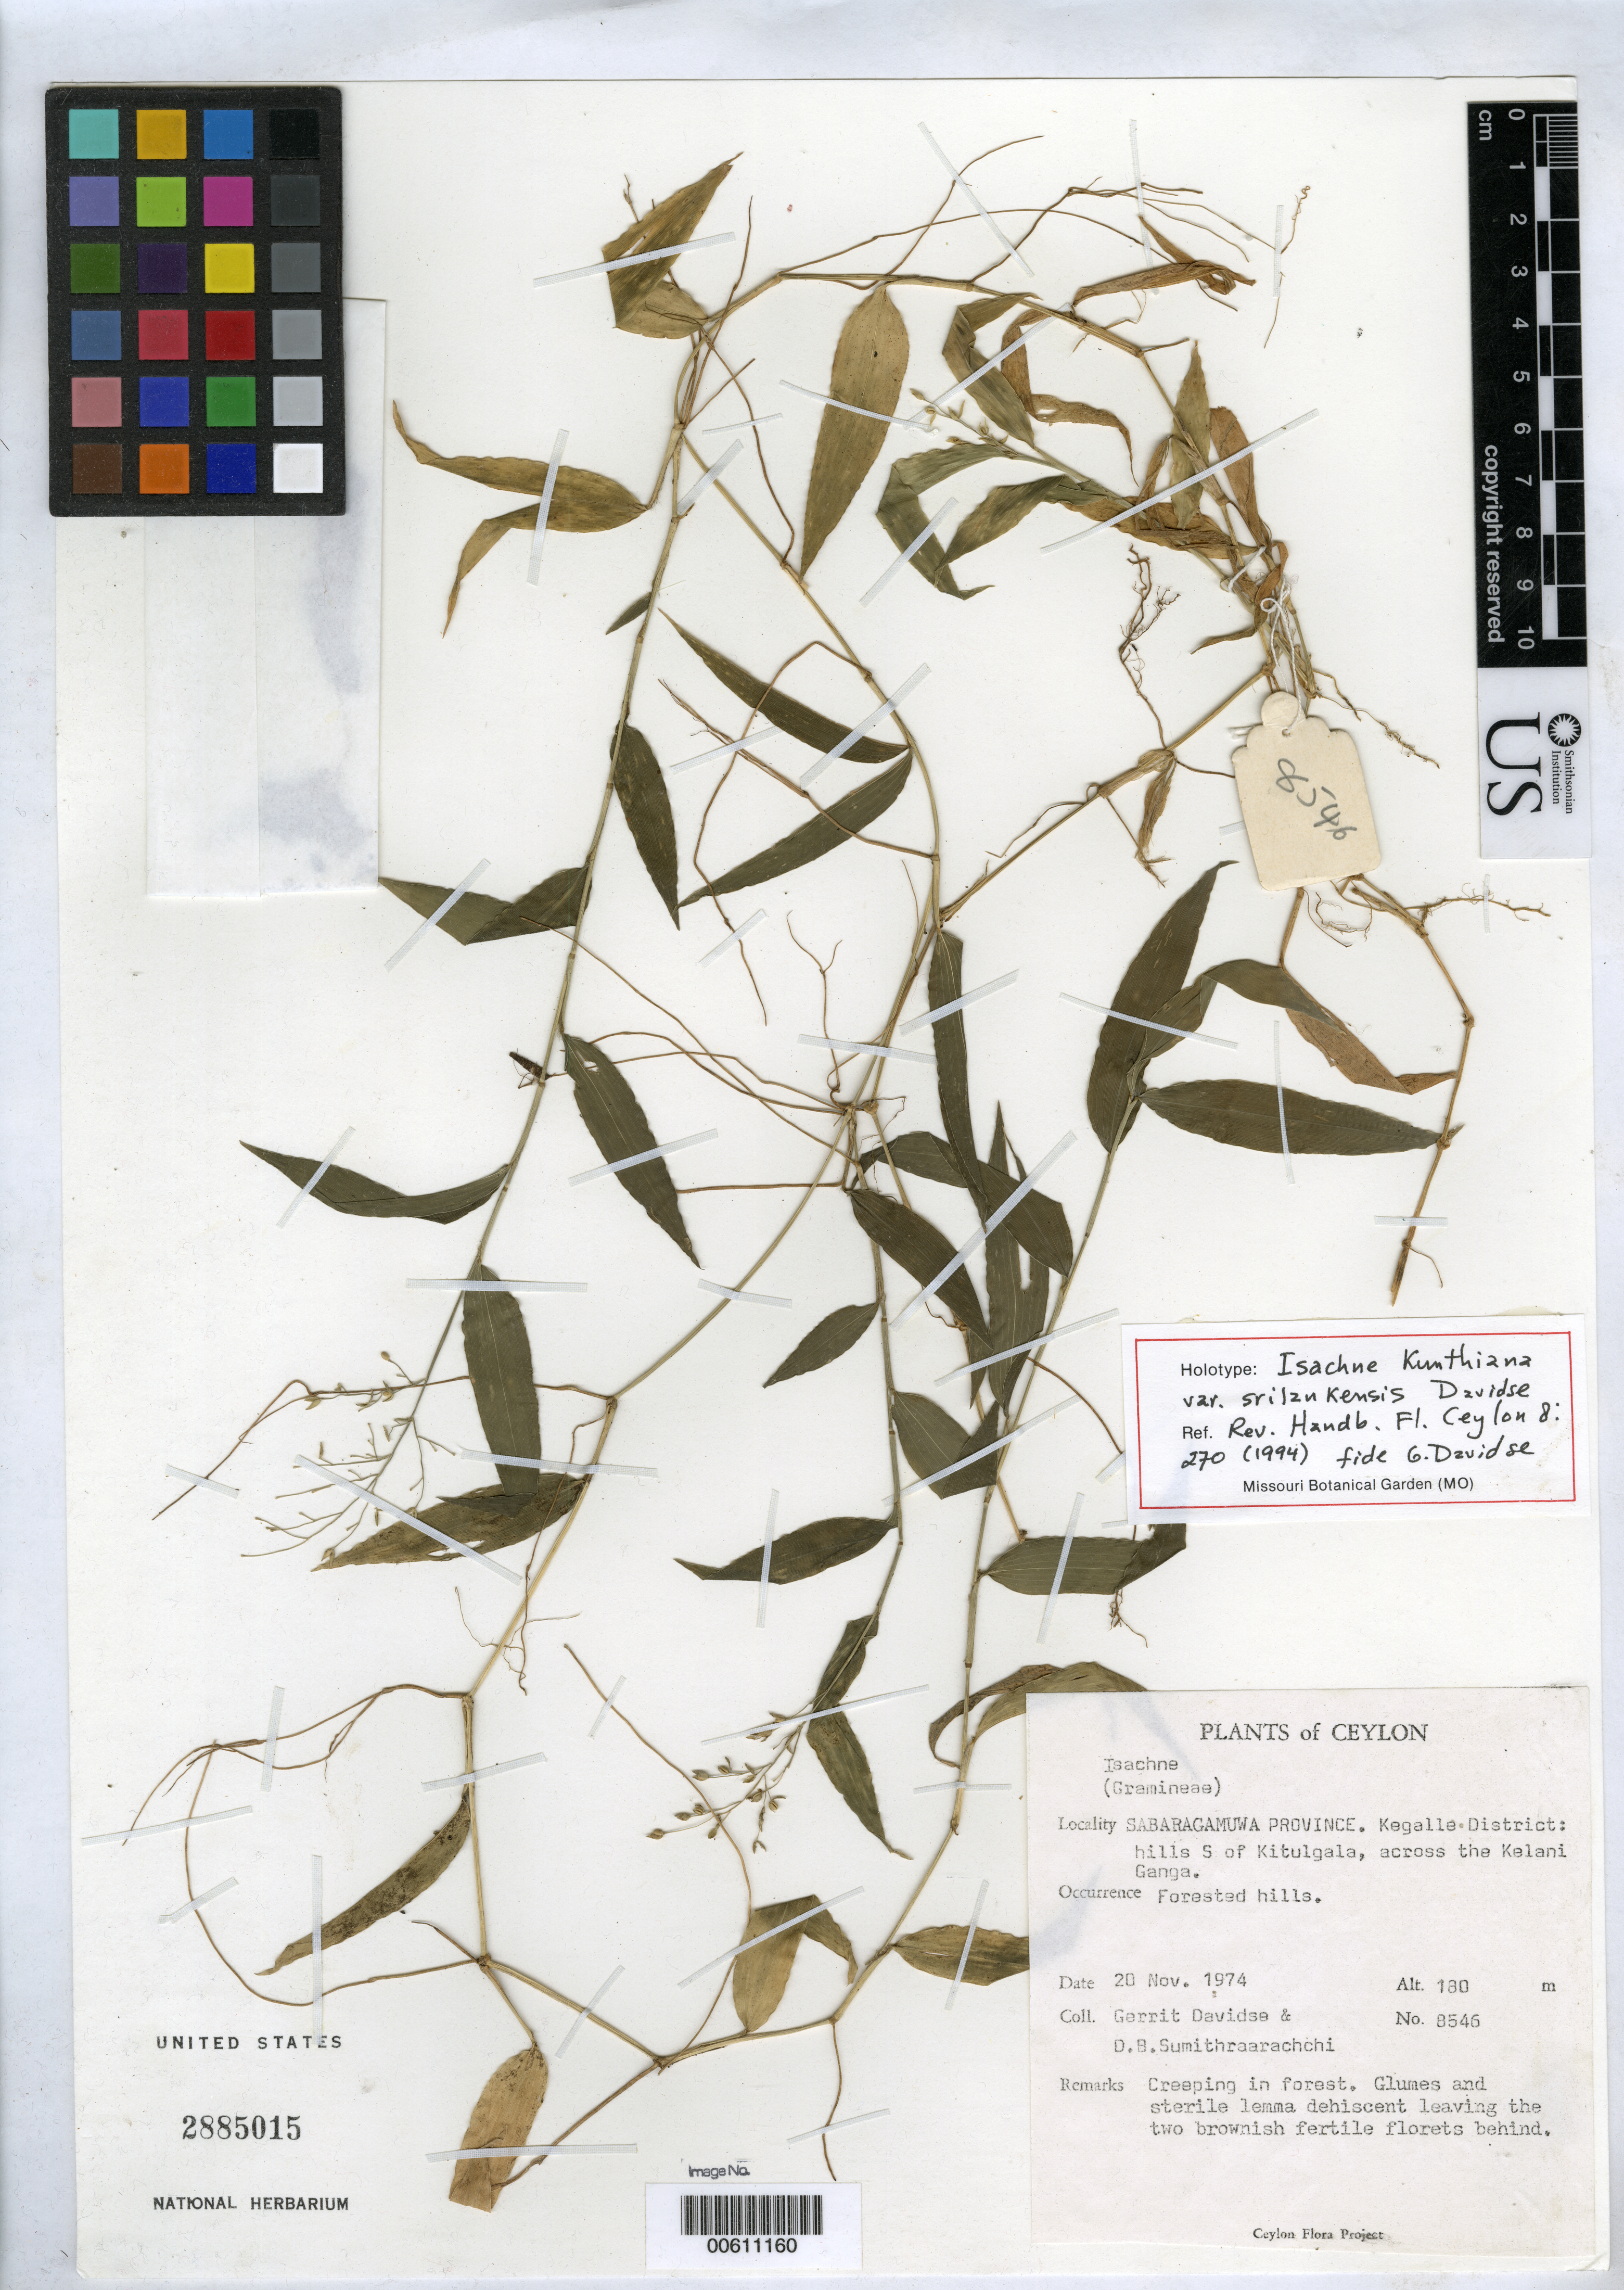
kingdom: Plantae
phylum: Tracheophyta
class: Liliopsida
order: Poales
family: Poaceae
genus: Isachne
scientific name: Isachne kunthiana var. srilankensis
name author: Davidse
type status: Holotype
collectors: G. Davidse & D. B. Sumithraarachchi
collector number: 8546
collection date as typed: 20 Nov 1974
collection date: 1974-11-20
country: Sri Lanka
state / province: Sabaragamuwa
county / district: Kegalle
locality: S of Kitulgala, across the Kelani Ganga.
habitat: Forested hills.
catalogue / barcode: US 2885015